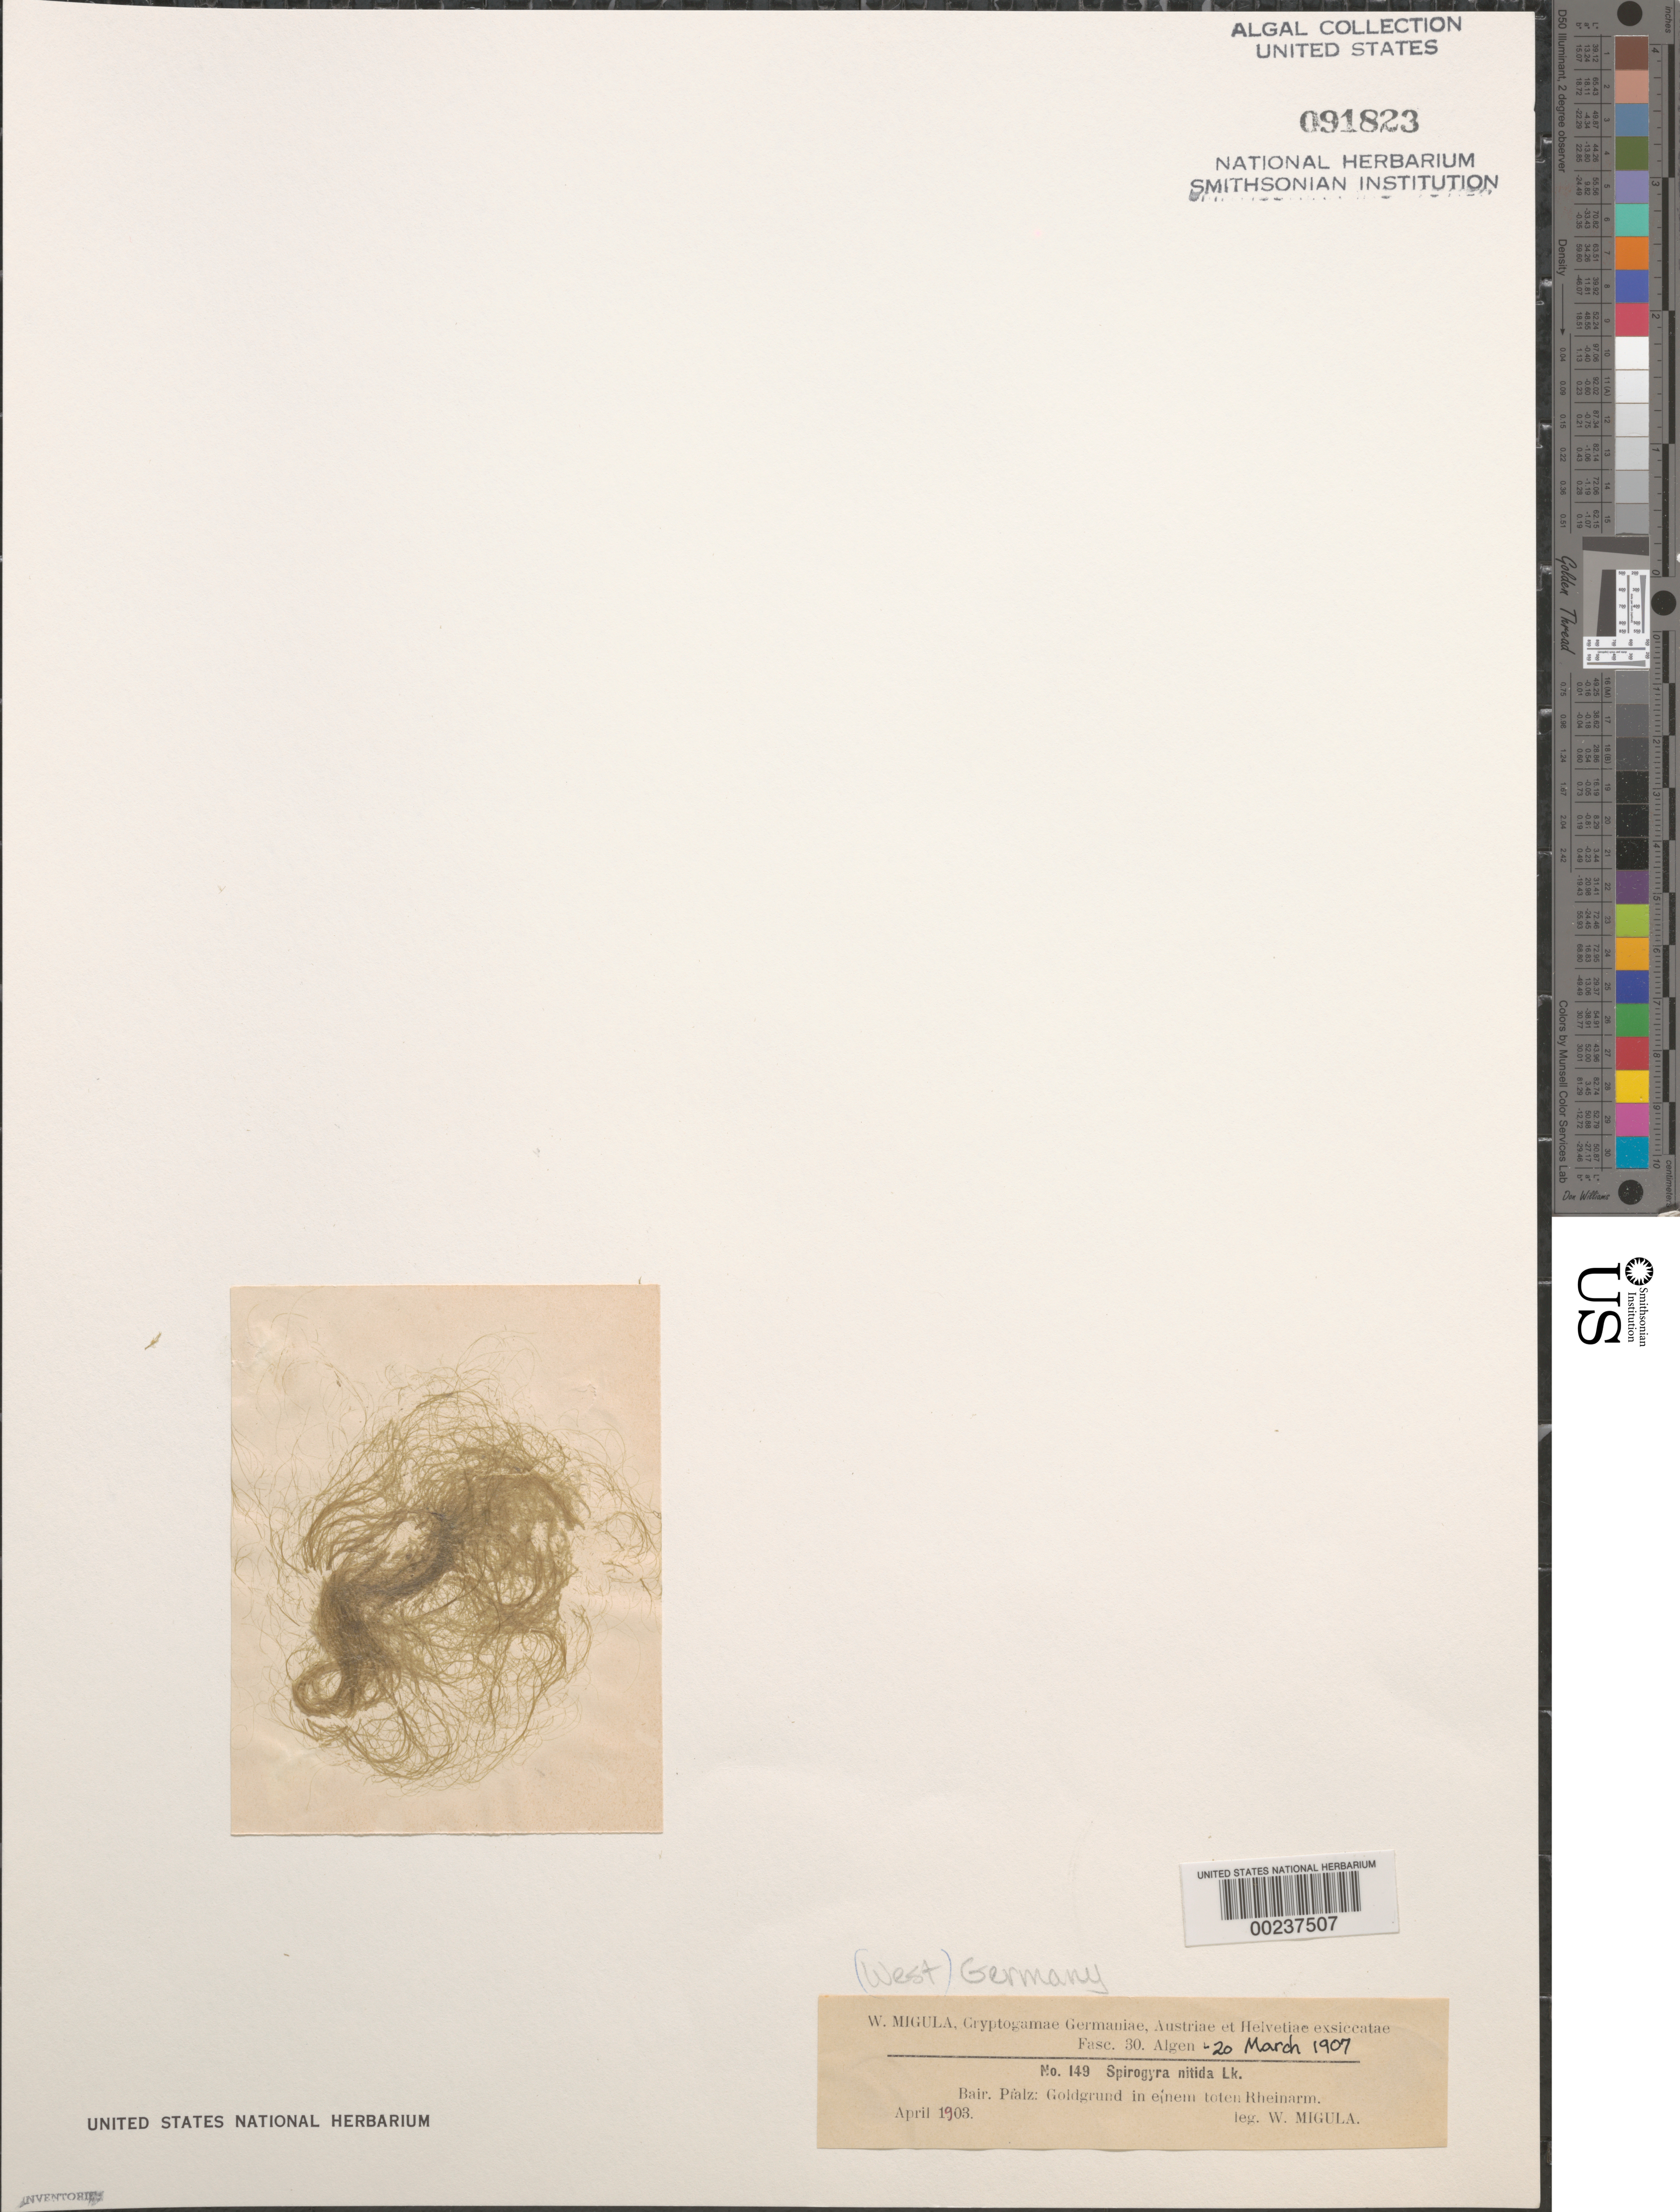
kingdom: Plantae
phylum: Charophyta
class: Zygnematophyceae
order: Zygnematales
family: Zygnemataceae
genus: Spirogyra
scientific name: Spirogyra nitida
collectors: W. Migula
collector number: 149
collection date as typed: Apr 1903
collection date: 1903-04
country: Germany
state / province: Rhineland-Palatinate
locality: Goldgrund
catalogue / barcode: US 91823